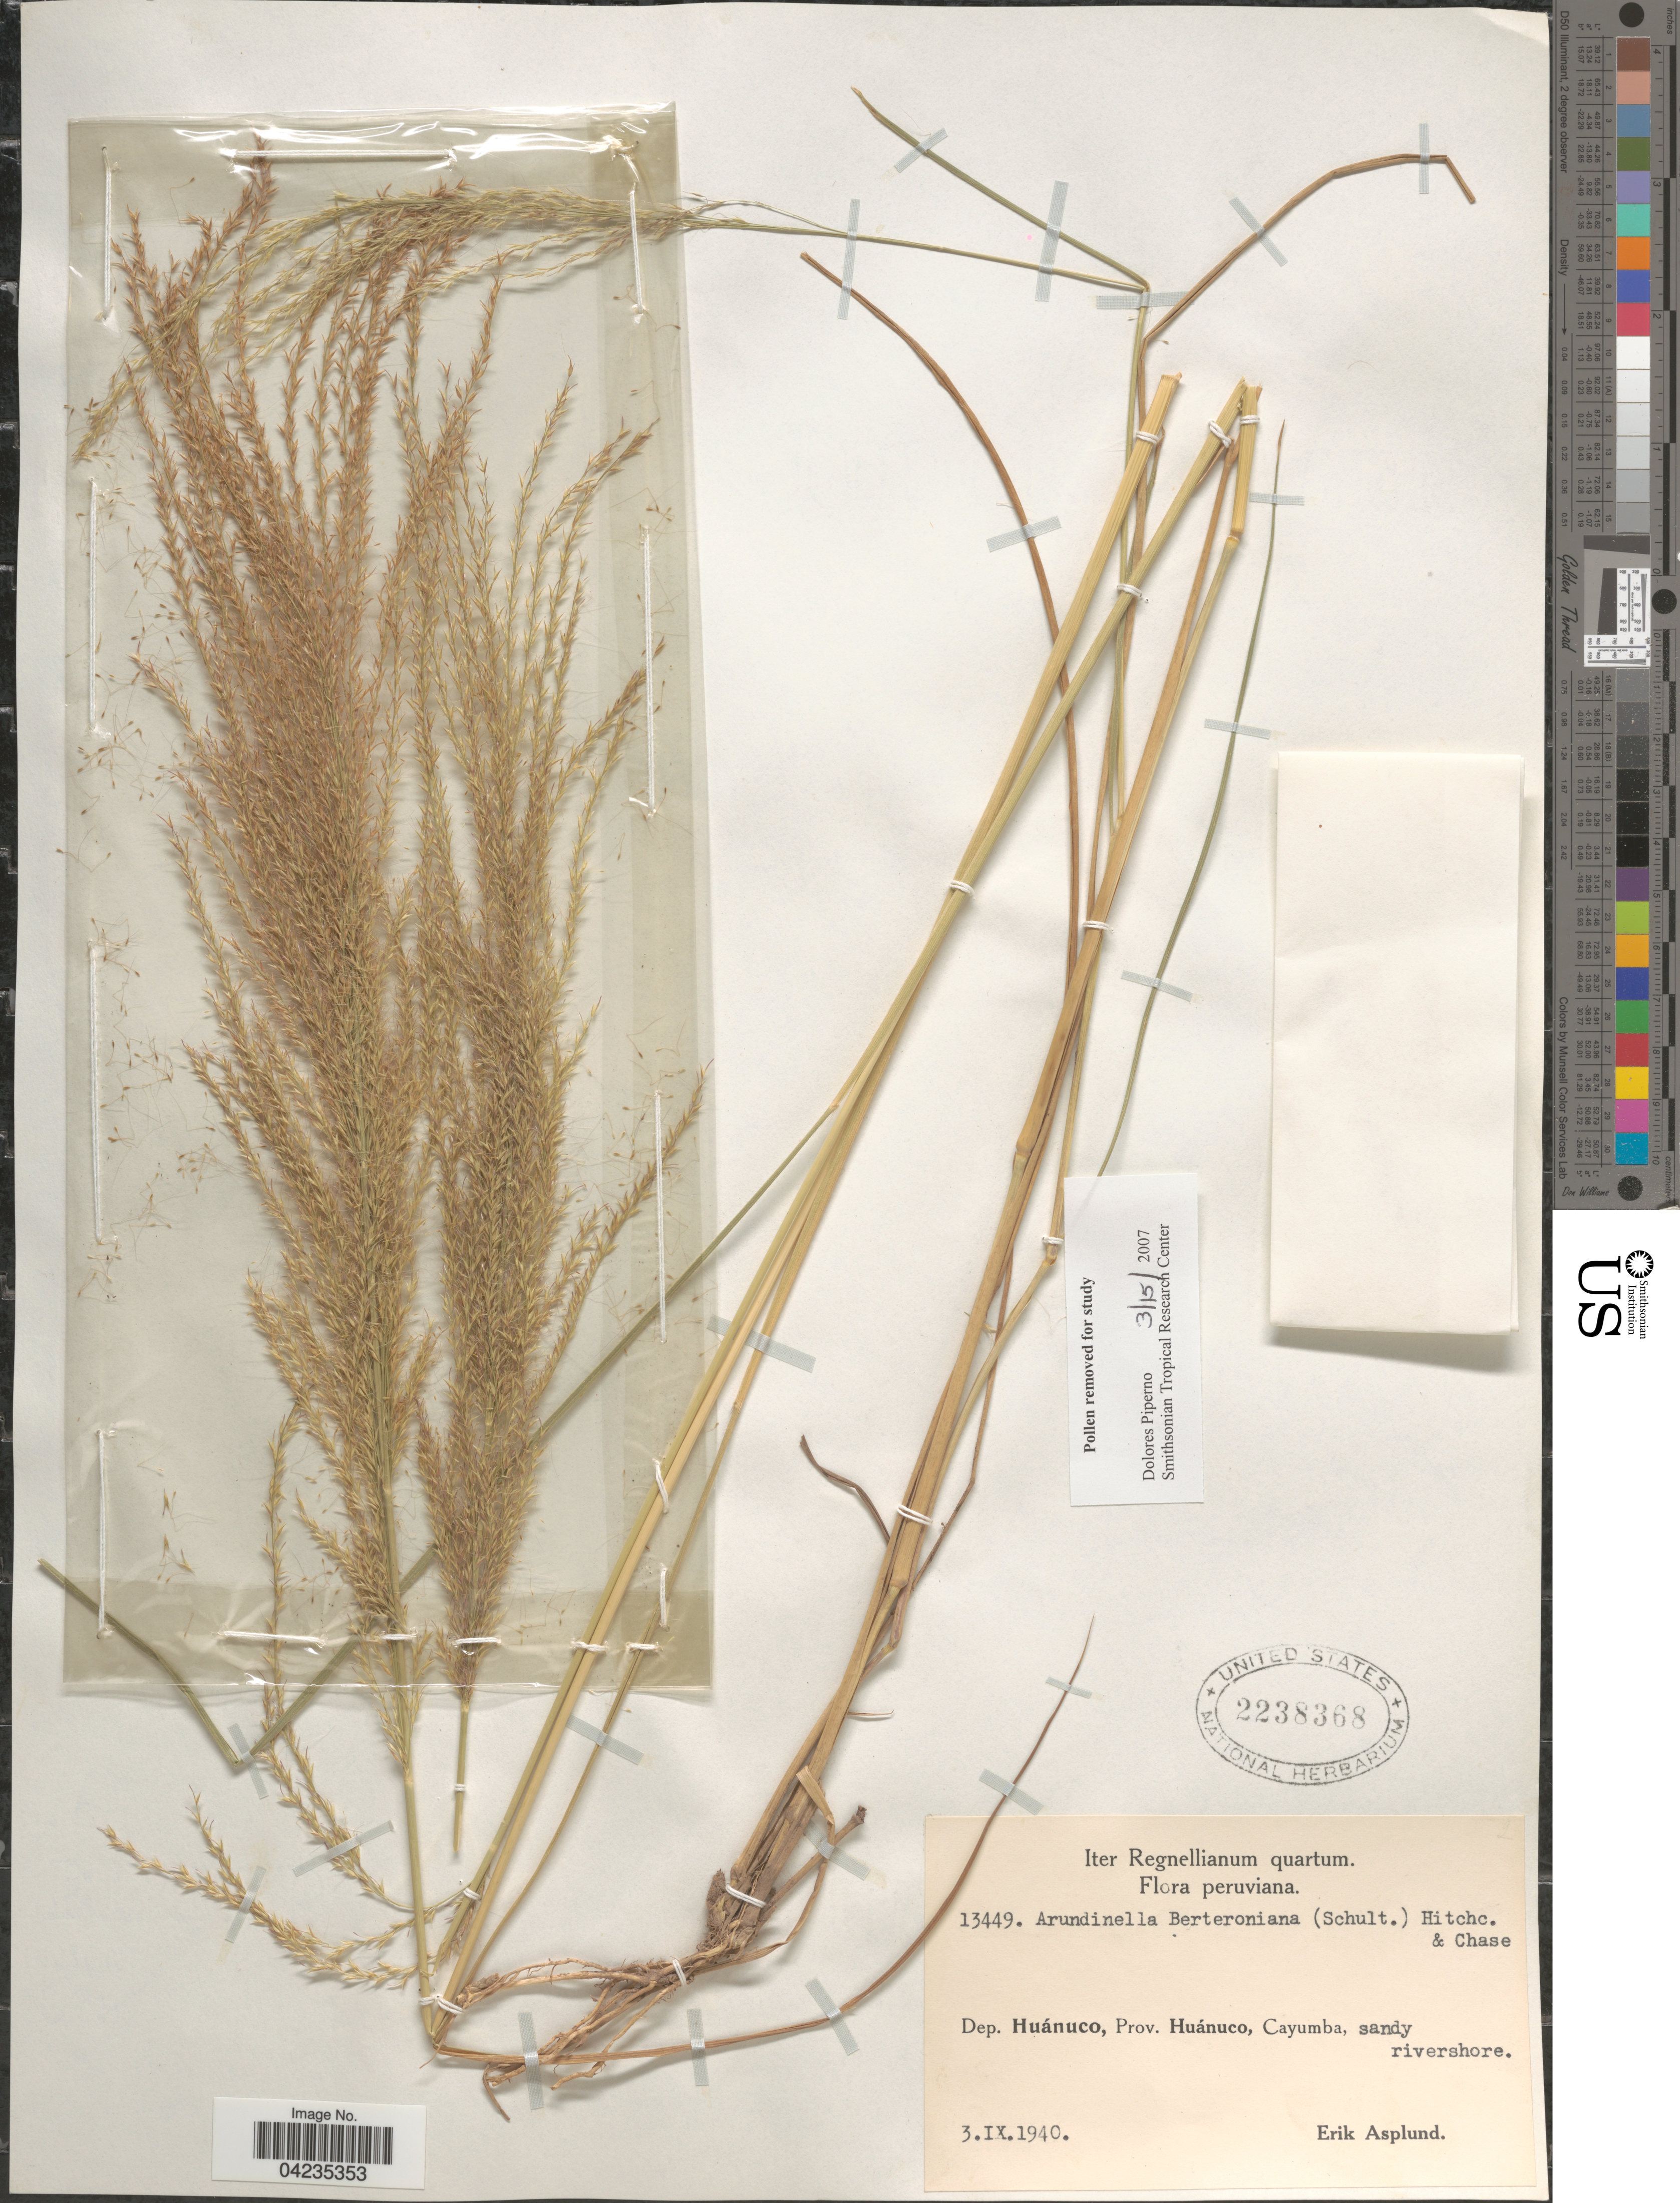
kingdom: Plantae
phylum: Tracheophyta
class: Liliopsida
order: Poales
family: Poaceae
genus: Arundinella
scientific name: Arundinella berteroniana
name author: (Schult.) Hitchc. & Chase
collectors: E. Asplund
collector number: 13449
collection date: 1940-09-03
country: Peru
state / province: Huánuco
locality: Iter Regnellianum quartum. Dep. Huánuco, Prov. Huánuco, Cayumba.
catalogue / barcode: US 2238368